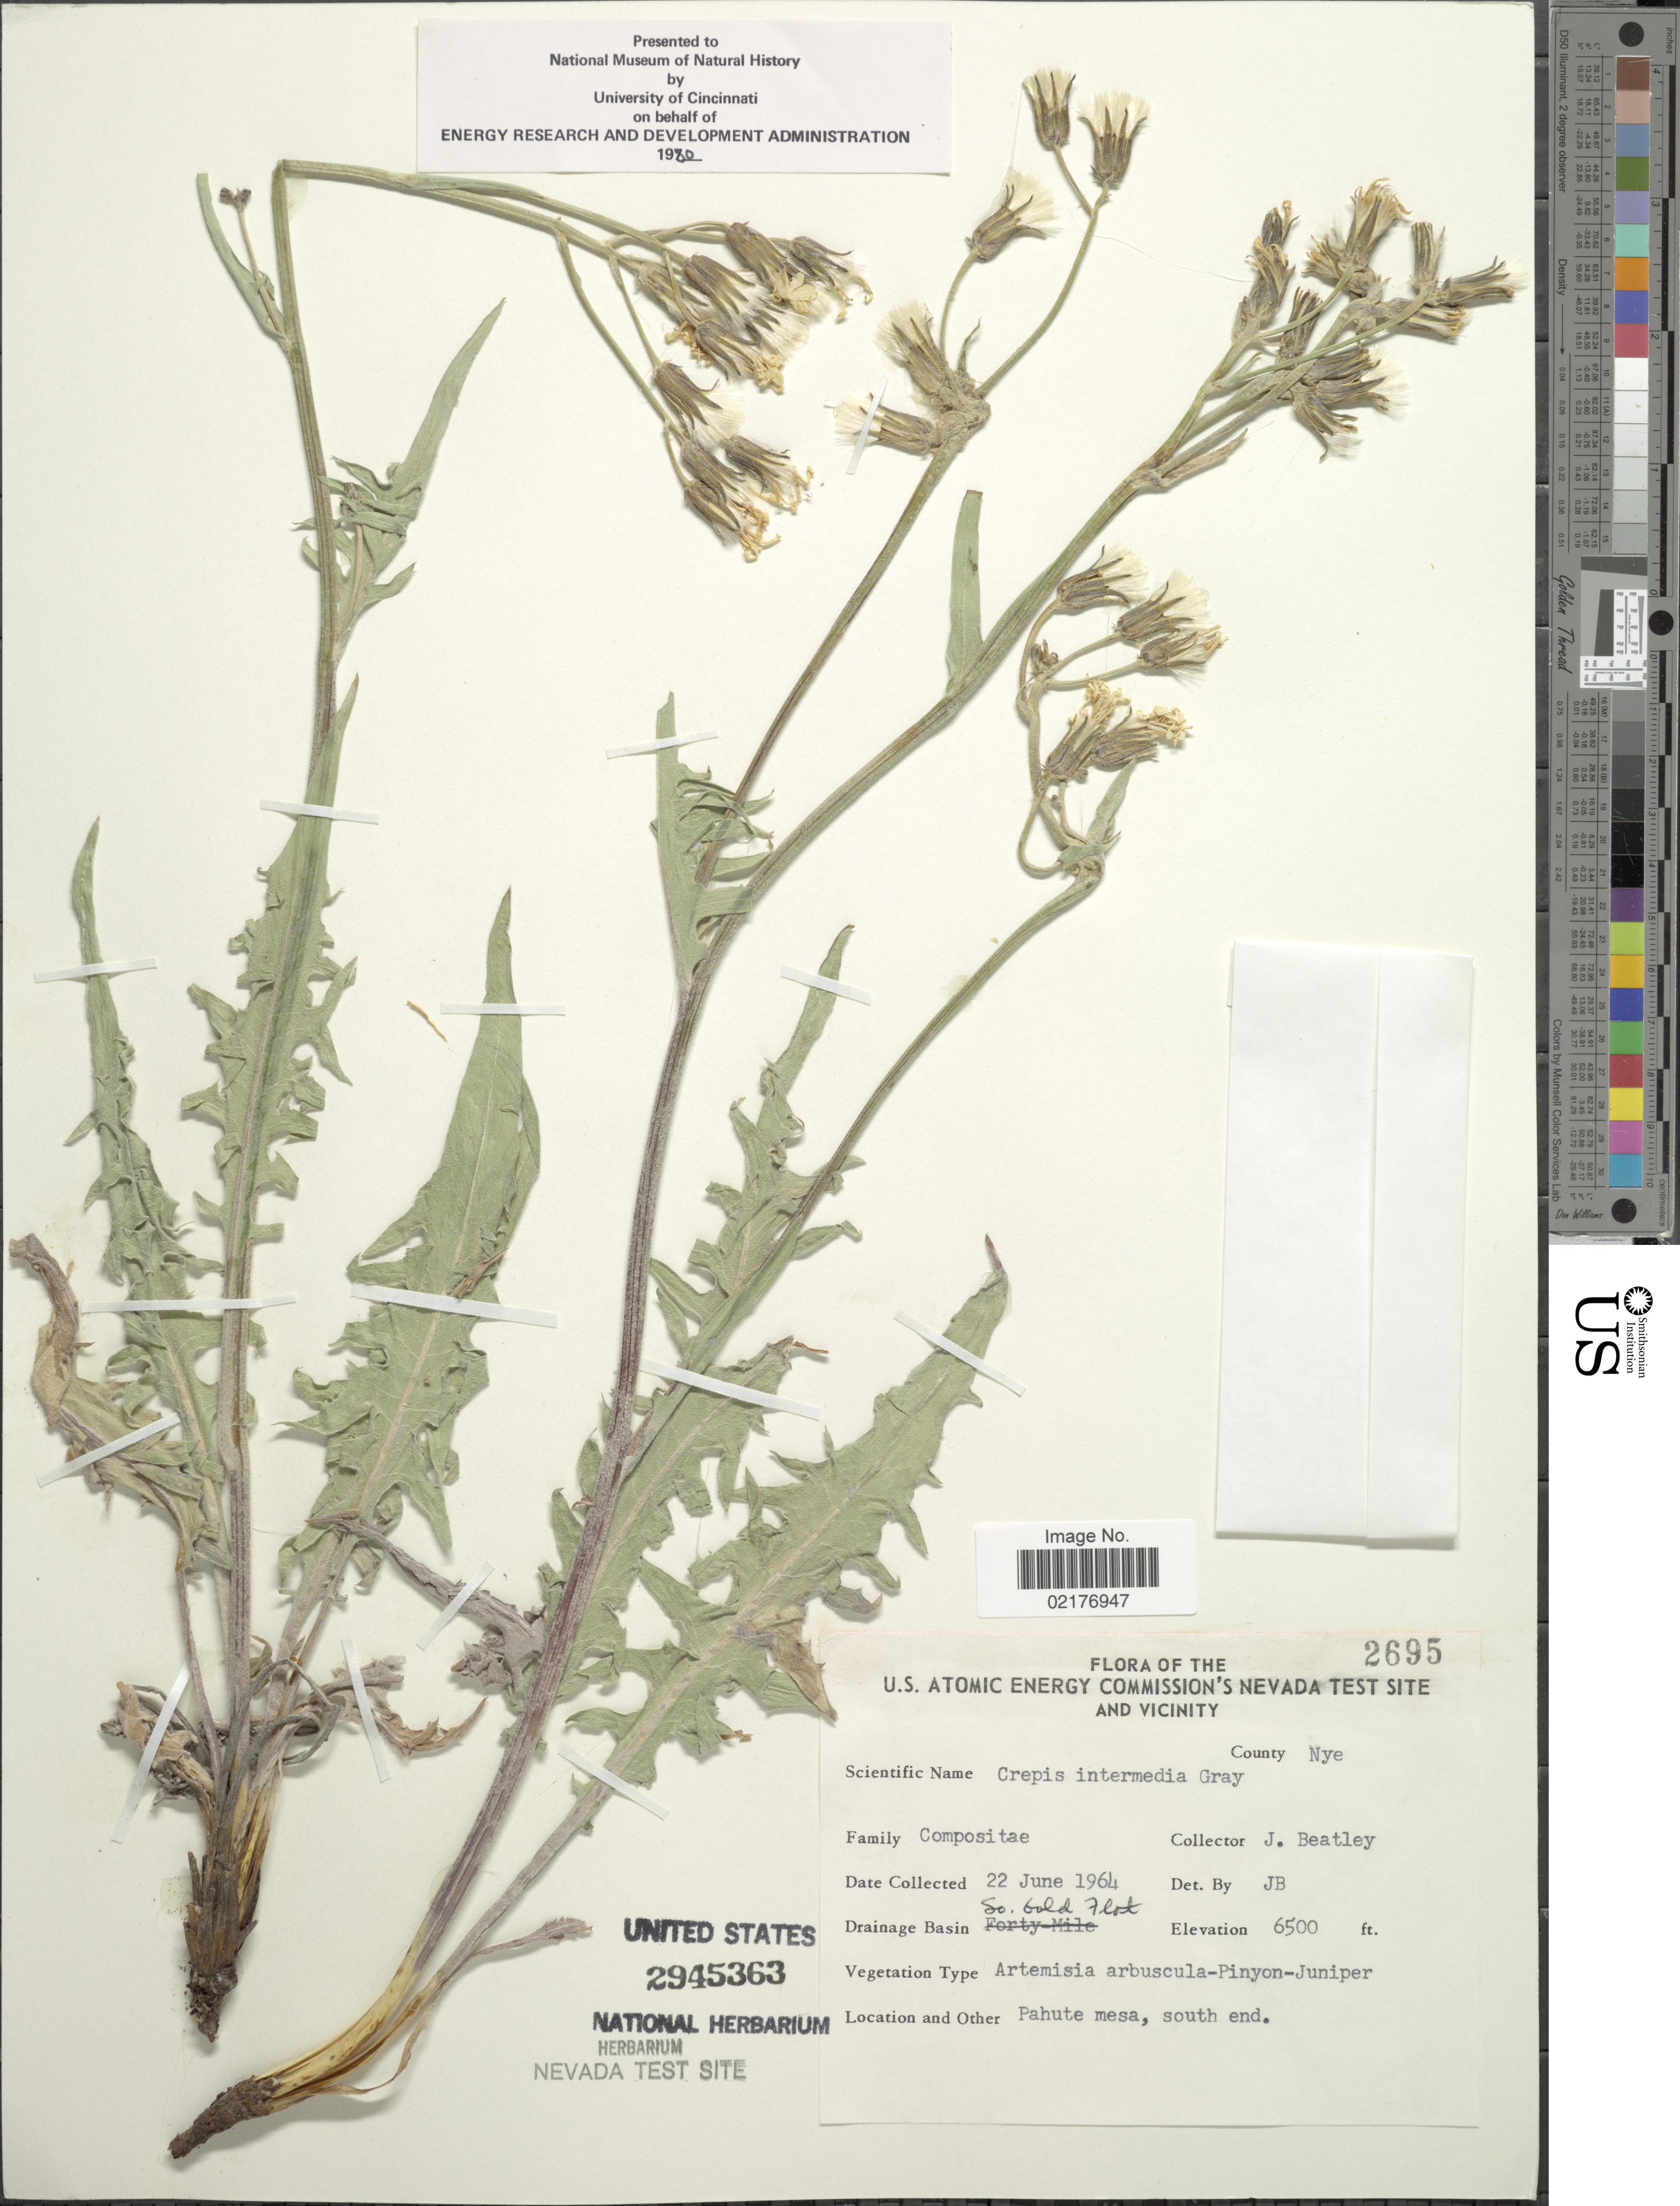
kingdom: Plantae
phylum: Tracheophyta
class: Magnoliopsida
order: Asterales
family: Asteraceae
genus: Crepis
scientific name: Crepis intermedia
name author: A. Gray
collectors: J. C. Beatley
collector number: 2695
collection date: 1964-06-22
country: United States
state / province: Nevada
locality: U.S. Atomic Energy Commission's Nevada Test Site and Vicinity, County Nye, Drainage Basin So. Gold Flat, Pahute mesa, south end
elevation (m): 1981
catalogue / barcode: US 2945363